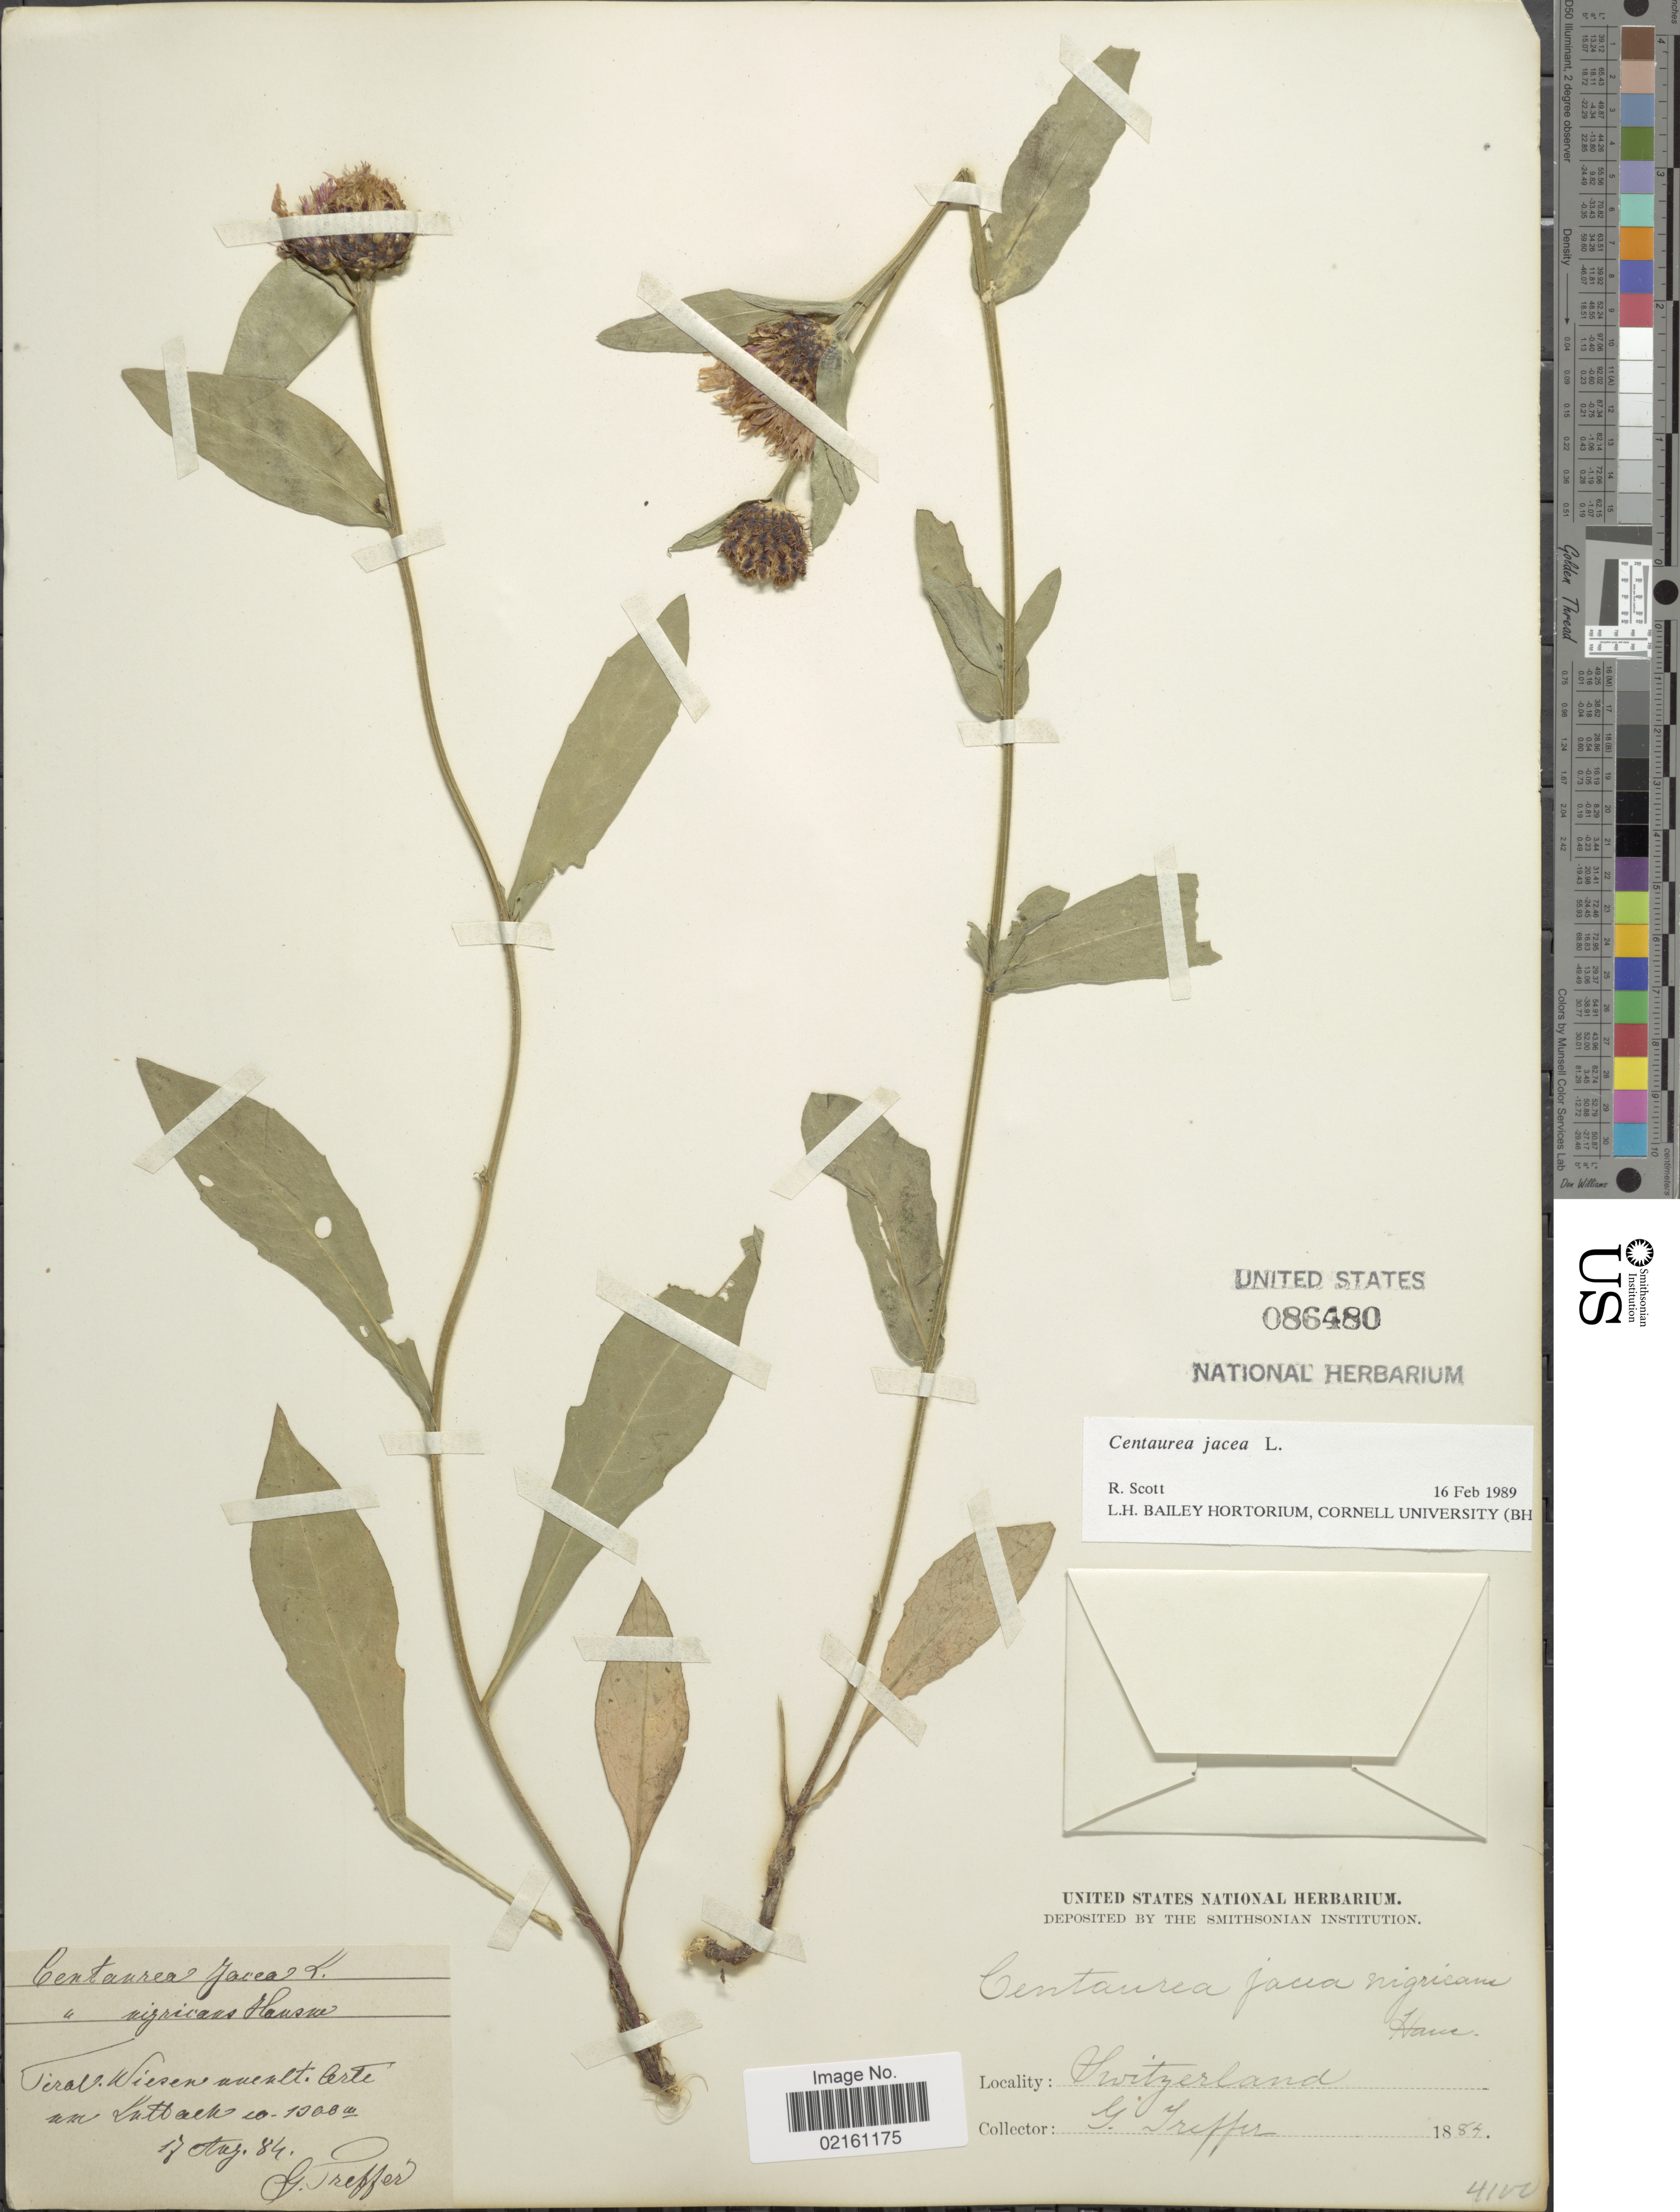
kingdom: Plantae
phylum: Tracheophyta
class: Magnoliopsida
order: Asterales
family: Asteraceae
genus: Centaurea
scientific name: Centaurea jacea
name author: L.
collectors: G. Treffer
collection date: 1884-05-17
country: Austria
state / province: Tirol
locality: Wiesen aueult, Certe am Luttalk [interpreted]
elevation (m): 1300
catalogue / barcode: US 86480